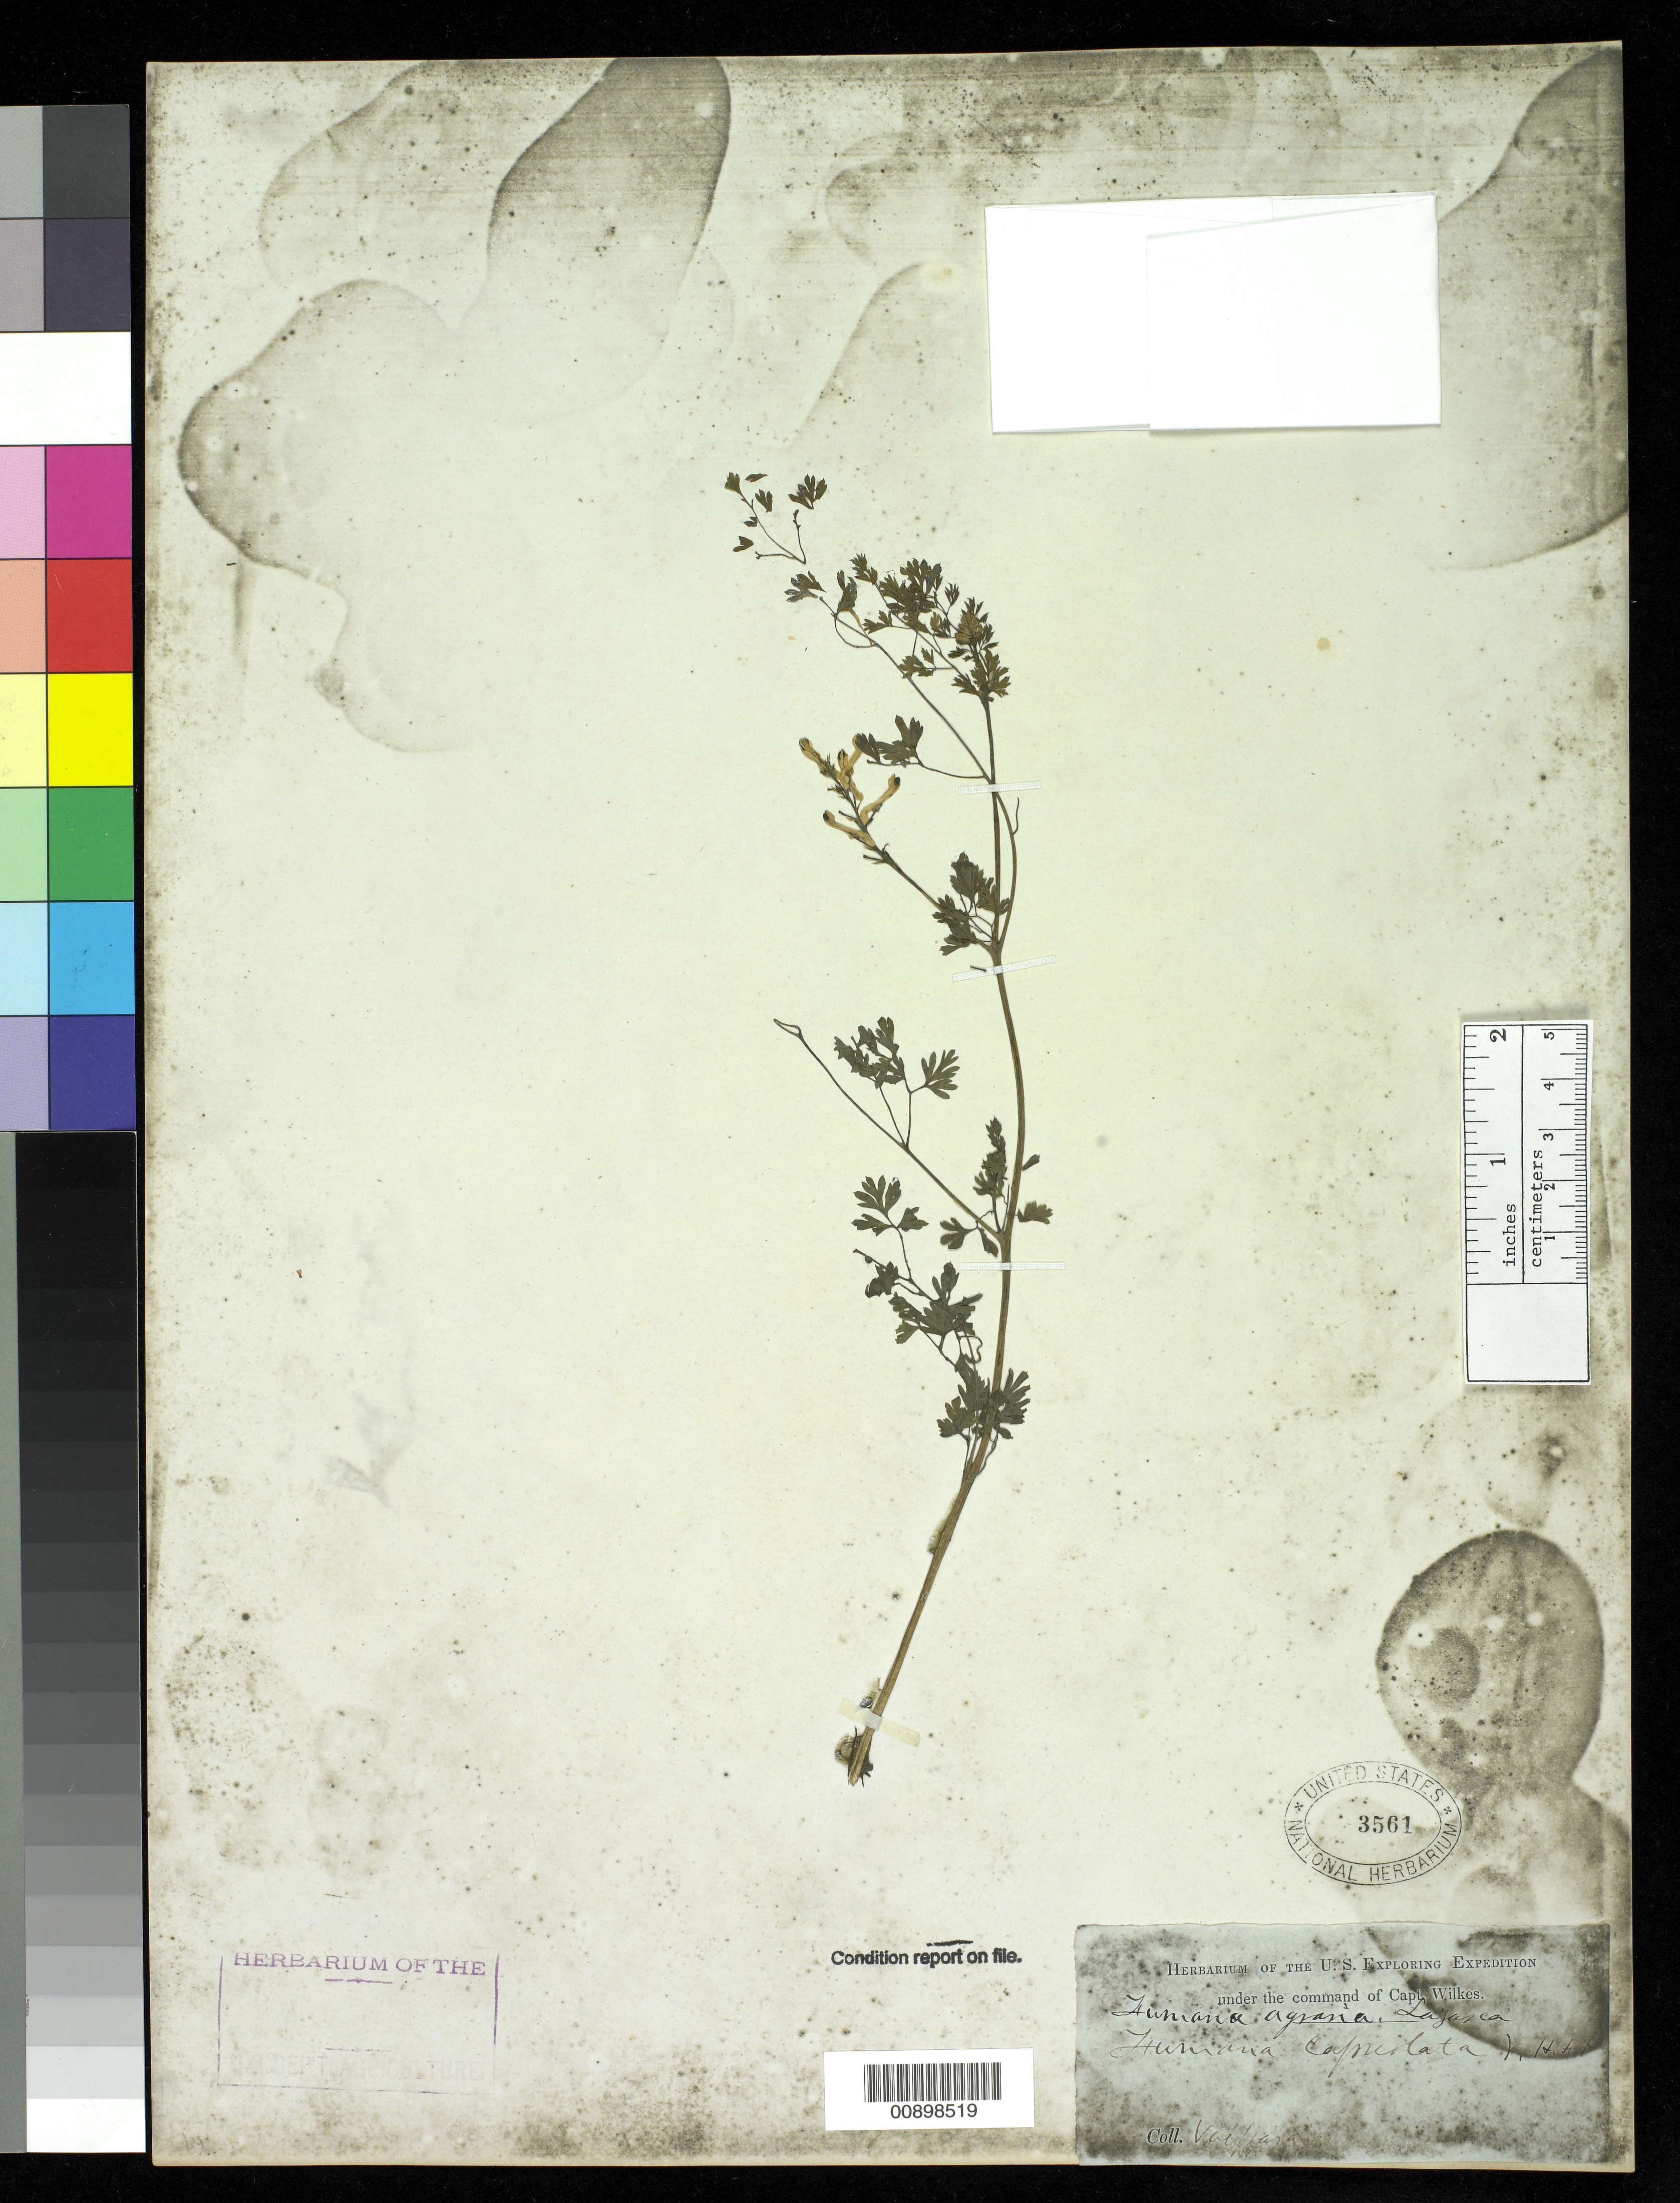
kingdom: Plantae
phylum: Tracheophyta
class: Magnoliopsida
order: Ranunculales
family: Papaveraceae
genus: Fumaria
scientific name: Fumaria agraria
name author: Lag.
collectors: Wilkes Explor. Exped.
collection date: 1838/1842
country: Chile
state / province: Valparaíso (V)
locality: Valparaiso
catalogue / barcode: US 3561